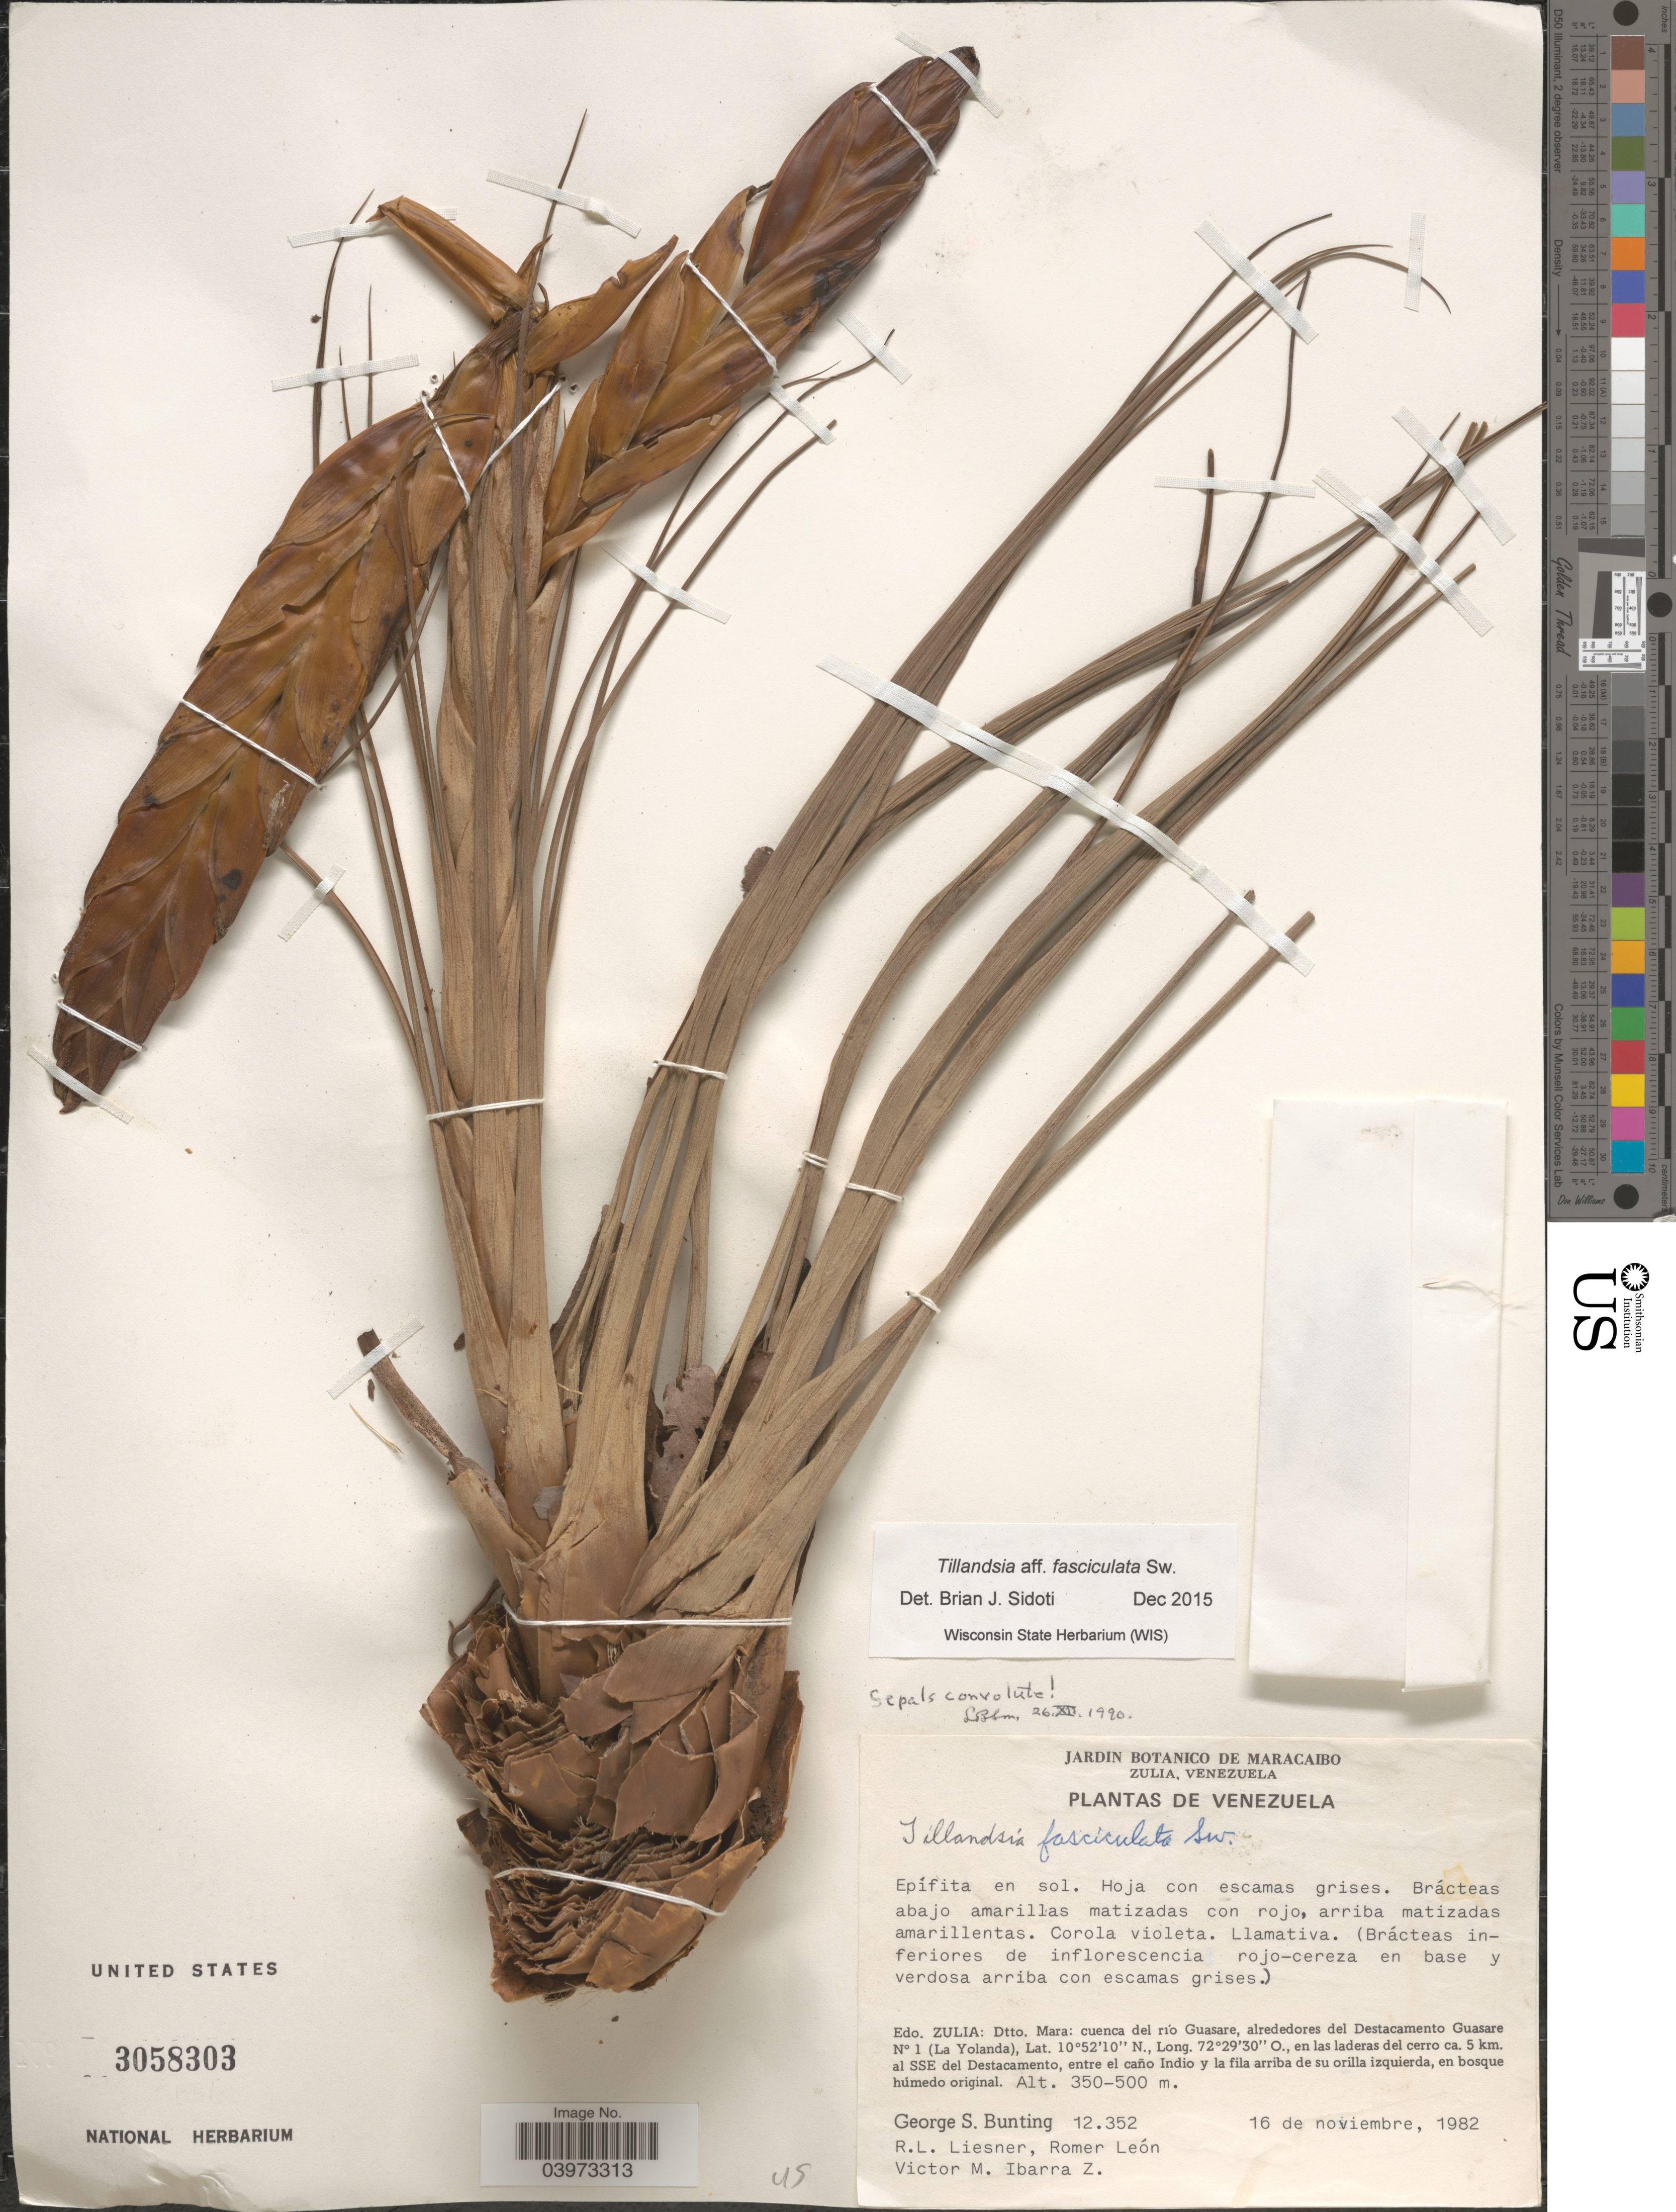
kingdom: Plantae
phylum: Tracheophyta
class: Liliopsida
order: Poales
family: Bromeliaceae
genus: Tillandsia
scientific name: Tillandsia fasciculata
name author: Sw.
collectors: G. S. Bunting, R. L. Liesner, R. León & V. Ibarra Z.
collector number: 12352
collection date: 1982-11-16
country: Venezuela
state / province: Zulia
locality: Dtto. Mara: cuenca del río Guasare, alrededores del Destacamento Guasare N° 1 (La Yolanda), en las laderas del cerro ca. 5 km. al SSE del Destacamento, entre el caño Indio y la fila arriba de su orilla izquierda, en bosque humedo original.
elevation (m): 350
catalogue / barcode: US 3058303